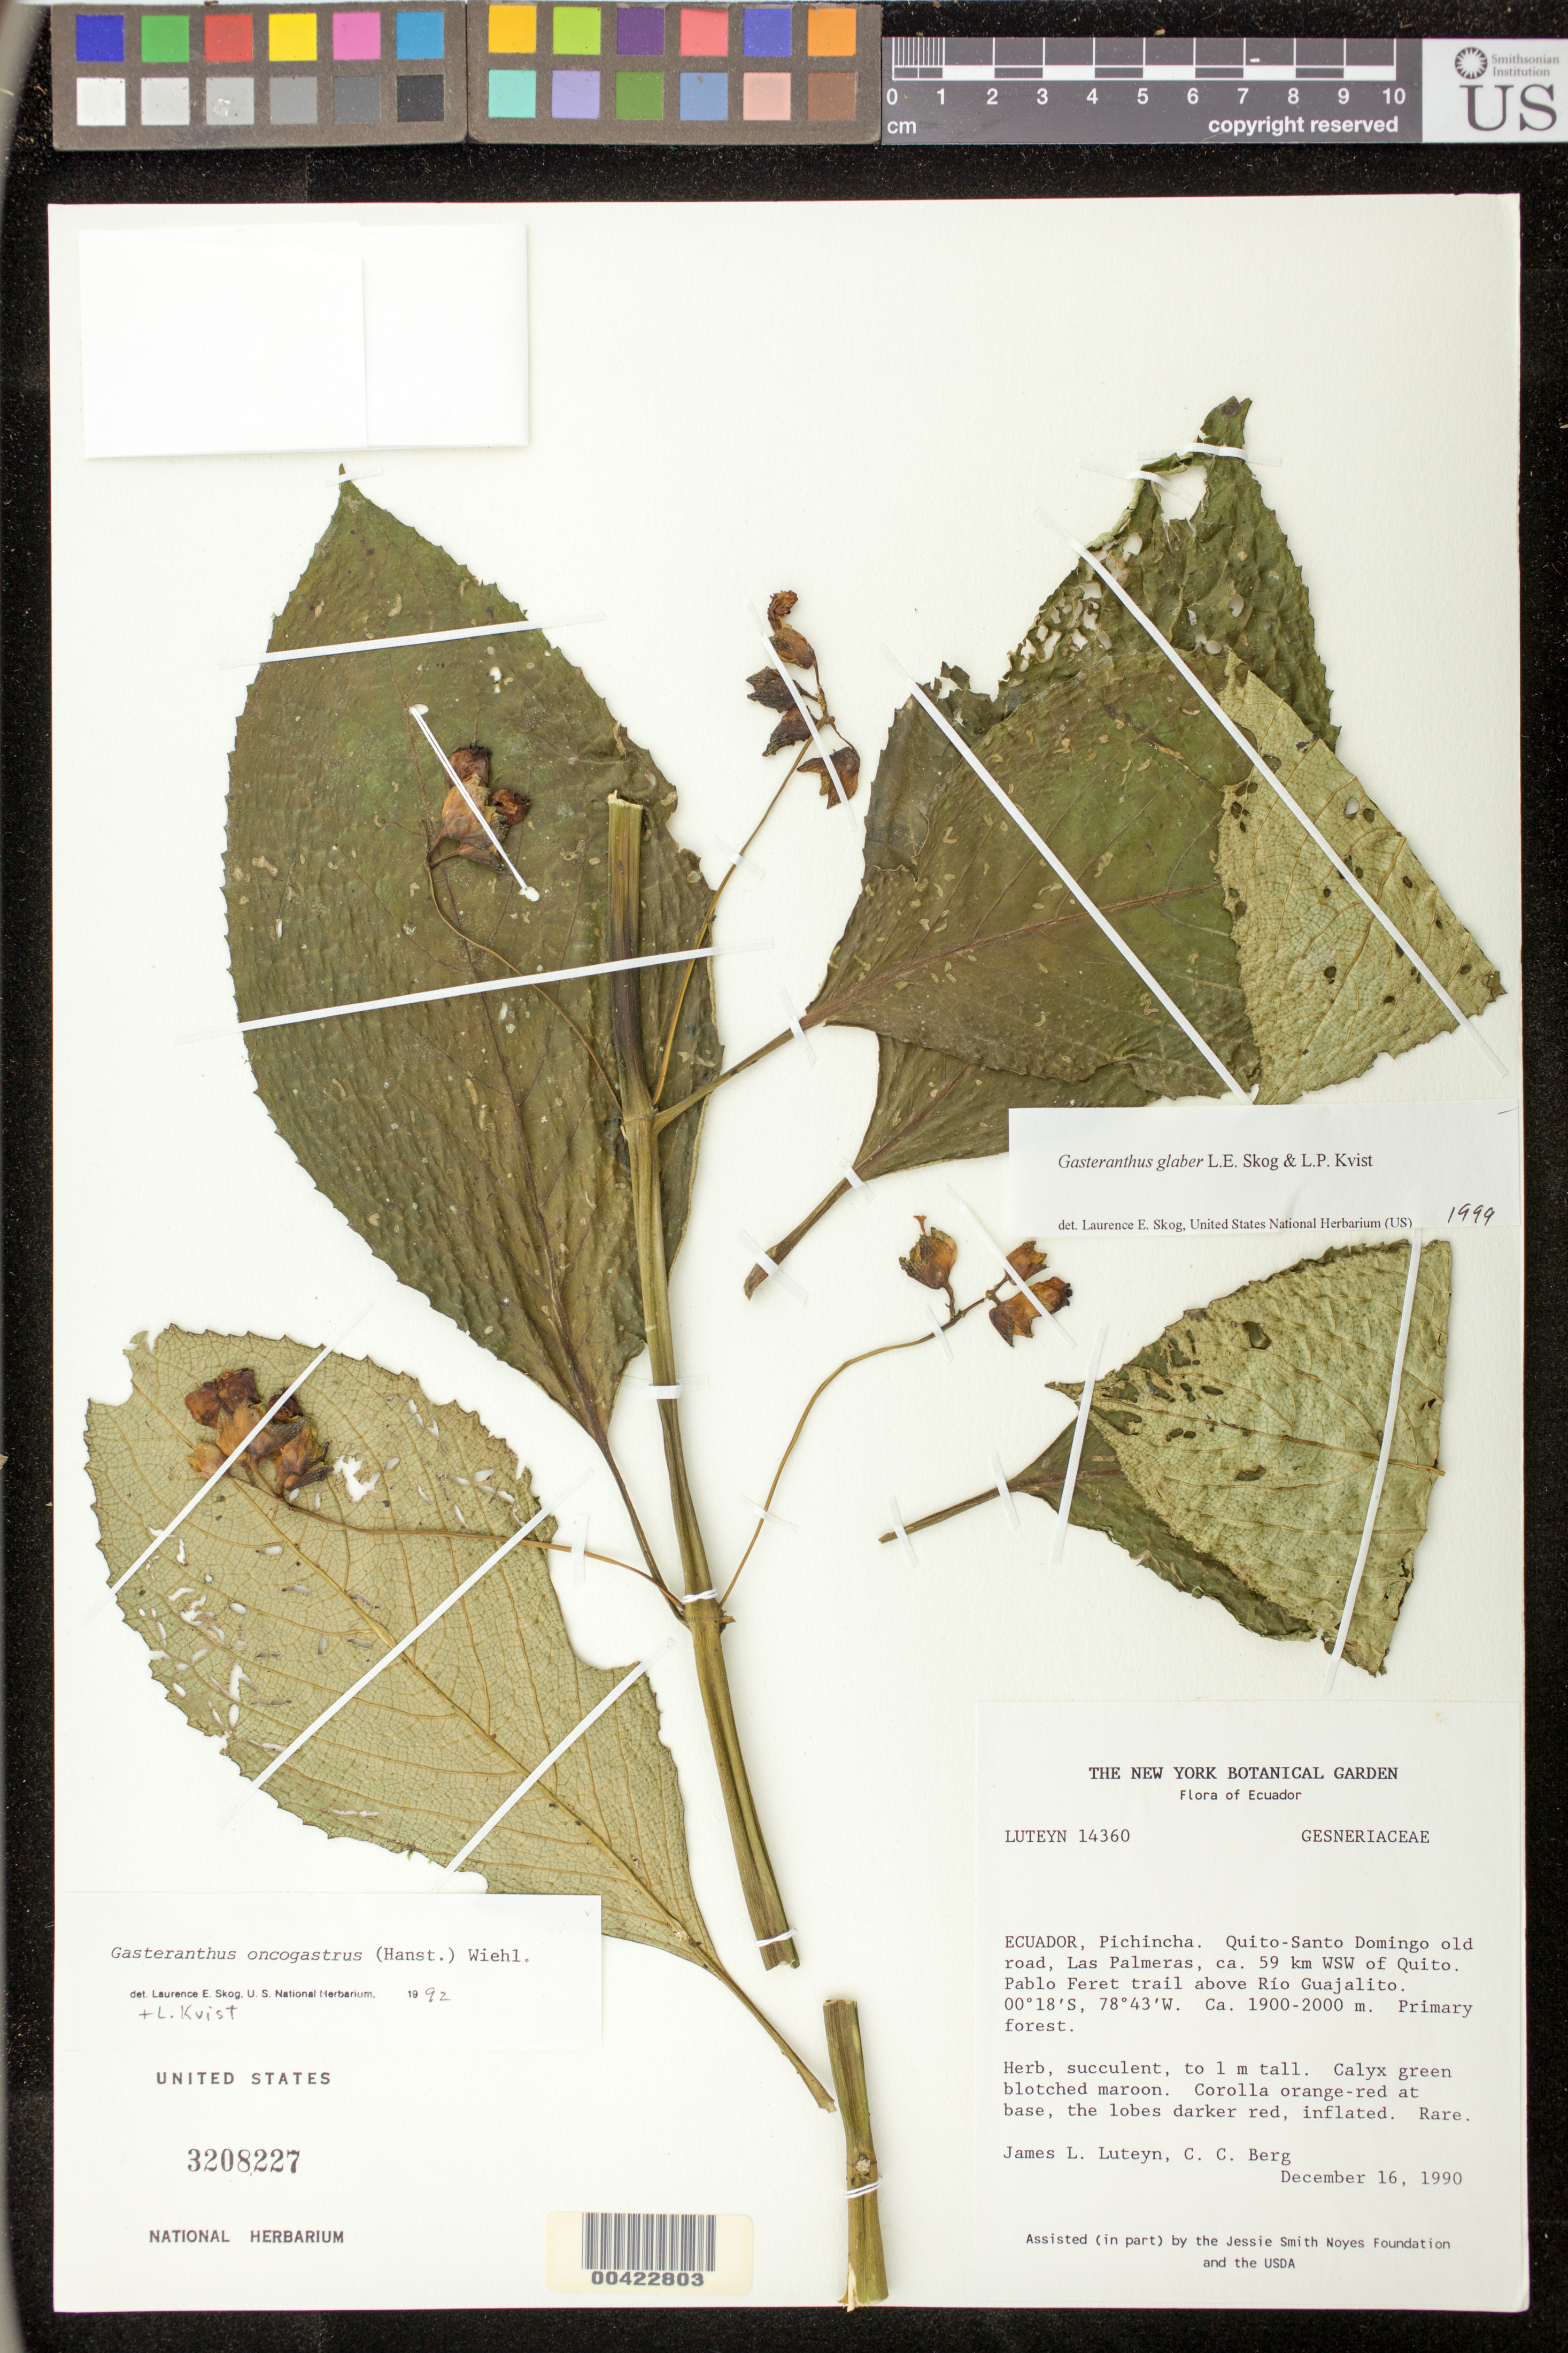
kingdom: Plantae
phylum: Tracheophyta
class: Magnoliopsida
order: Lamiales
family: Gesneriaceae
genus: Gasteranthus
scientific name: Gasteranthus glaber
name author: L.E. Skog & L.P. Kvist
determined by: Skog, Laurence E.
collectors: J. L. Luteyn & C. C. Berg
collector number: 14360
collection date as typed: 16 Dec 1990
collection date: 1990-12-16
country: Ecuador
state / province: Pichincha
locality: Quito - Santo Domingo old road, Las Palmeras, ca. 59 km WSW of Quito. Pablo Feret trail above Río Guajalito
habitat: Primary forest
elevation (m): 1900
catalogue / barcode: US 3208227